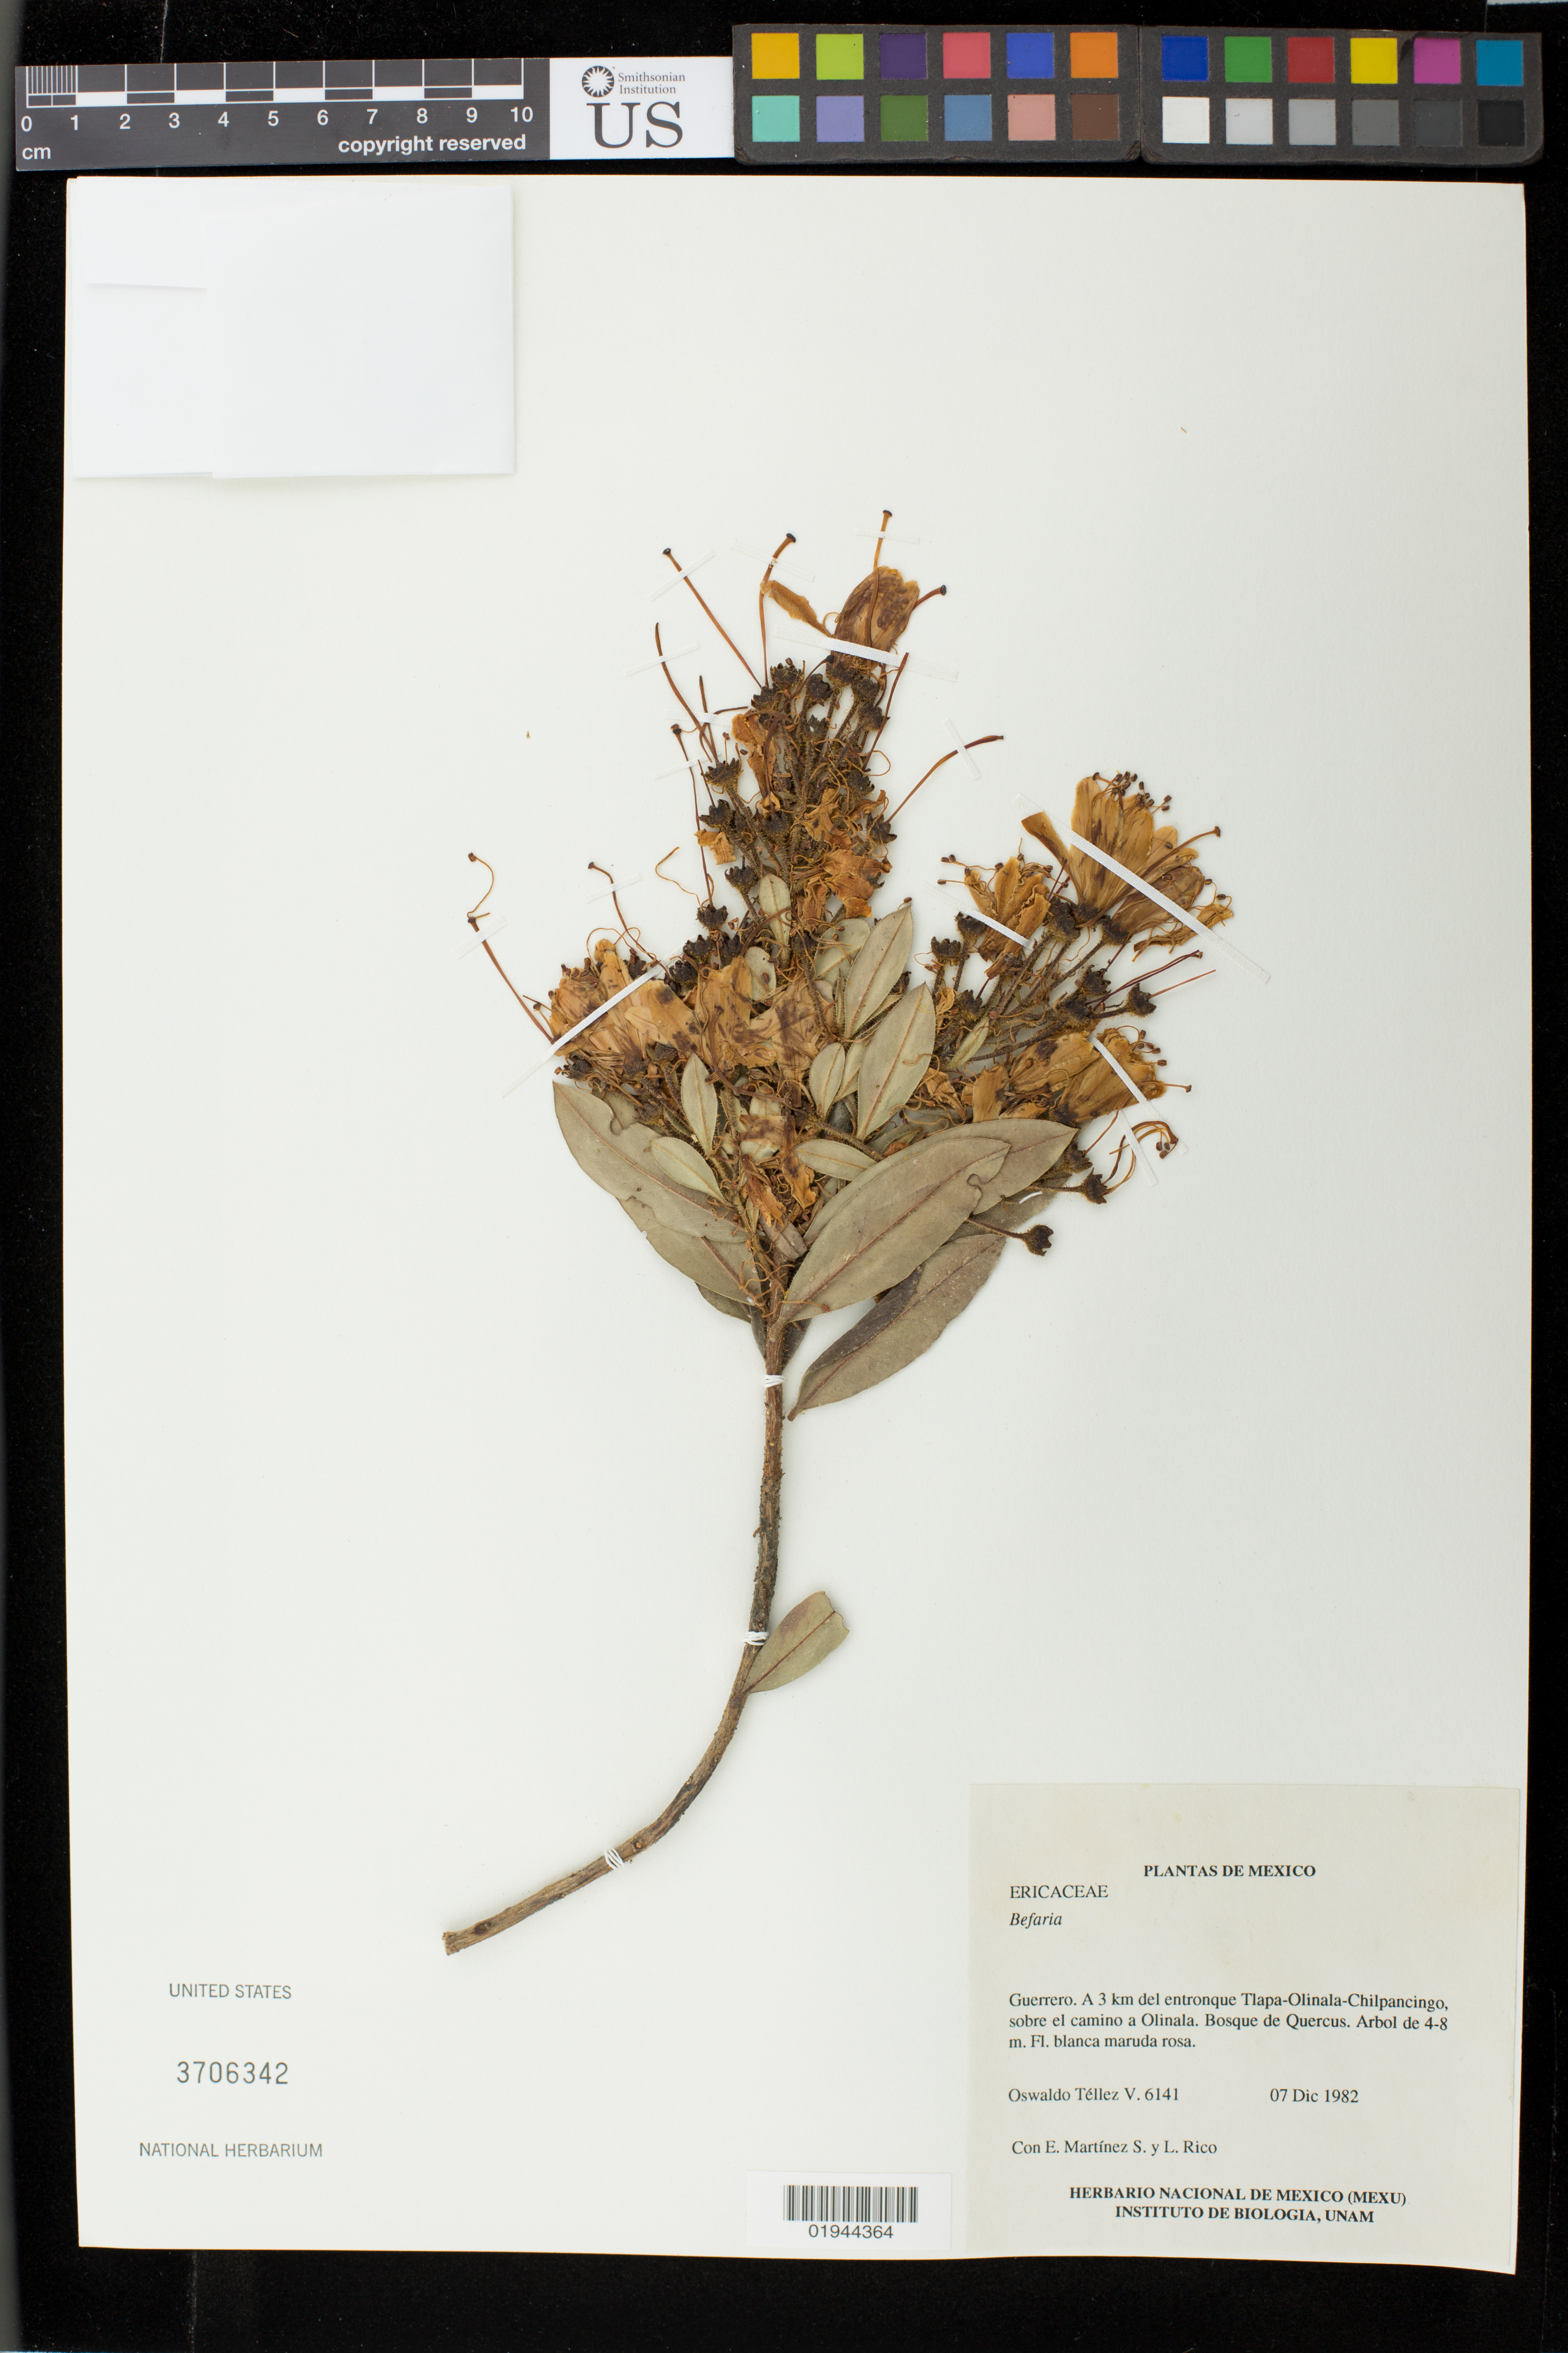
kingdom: Plantae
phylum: Tracheophyta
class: Magnoliopsida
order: Ericales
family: Ericaceae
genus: Bejaria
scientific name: Bejaria aestuans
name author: Mutis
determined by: Strong, Mark T., (BOT), Smithsonian Institution - National Museum of Natural History (UNITED STATES)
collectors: O. Tellez, E. Martínez & L. Rico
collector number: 6141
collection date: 1982-12-07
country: Mexico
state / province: Guerrero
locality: A 3 km del entronque Tlapa-Olinala-Chilpancingo, sobre el camino a Olinala.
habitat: Bosque de Quercus.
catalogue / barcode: US 3706342